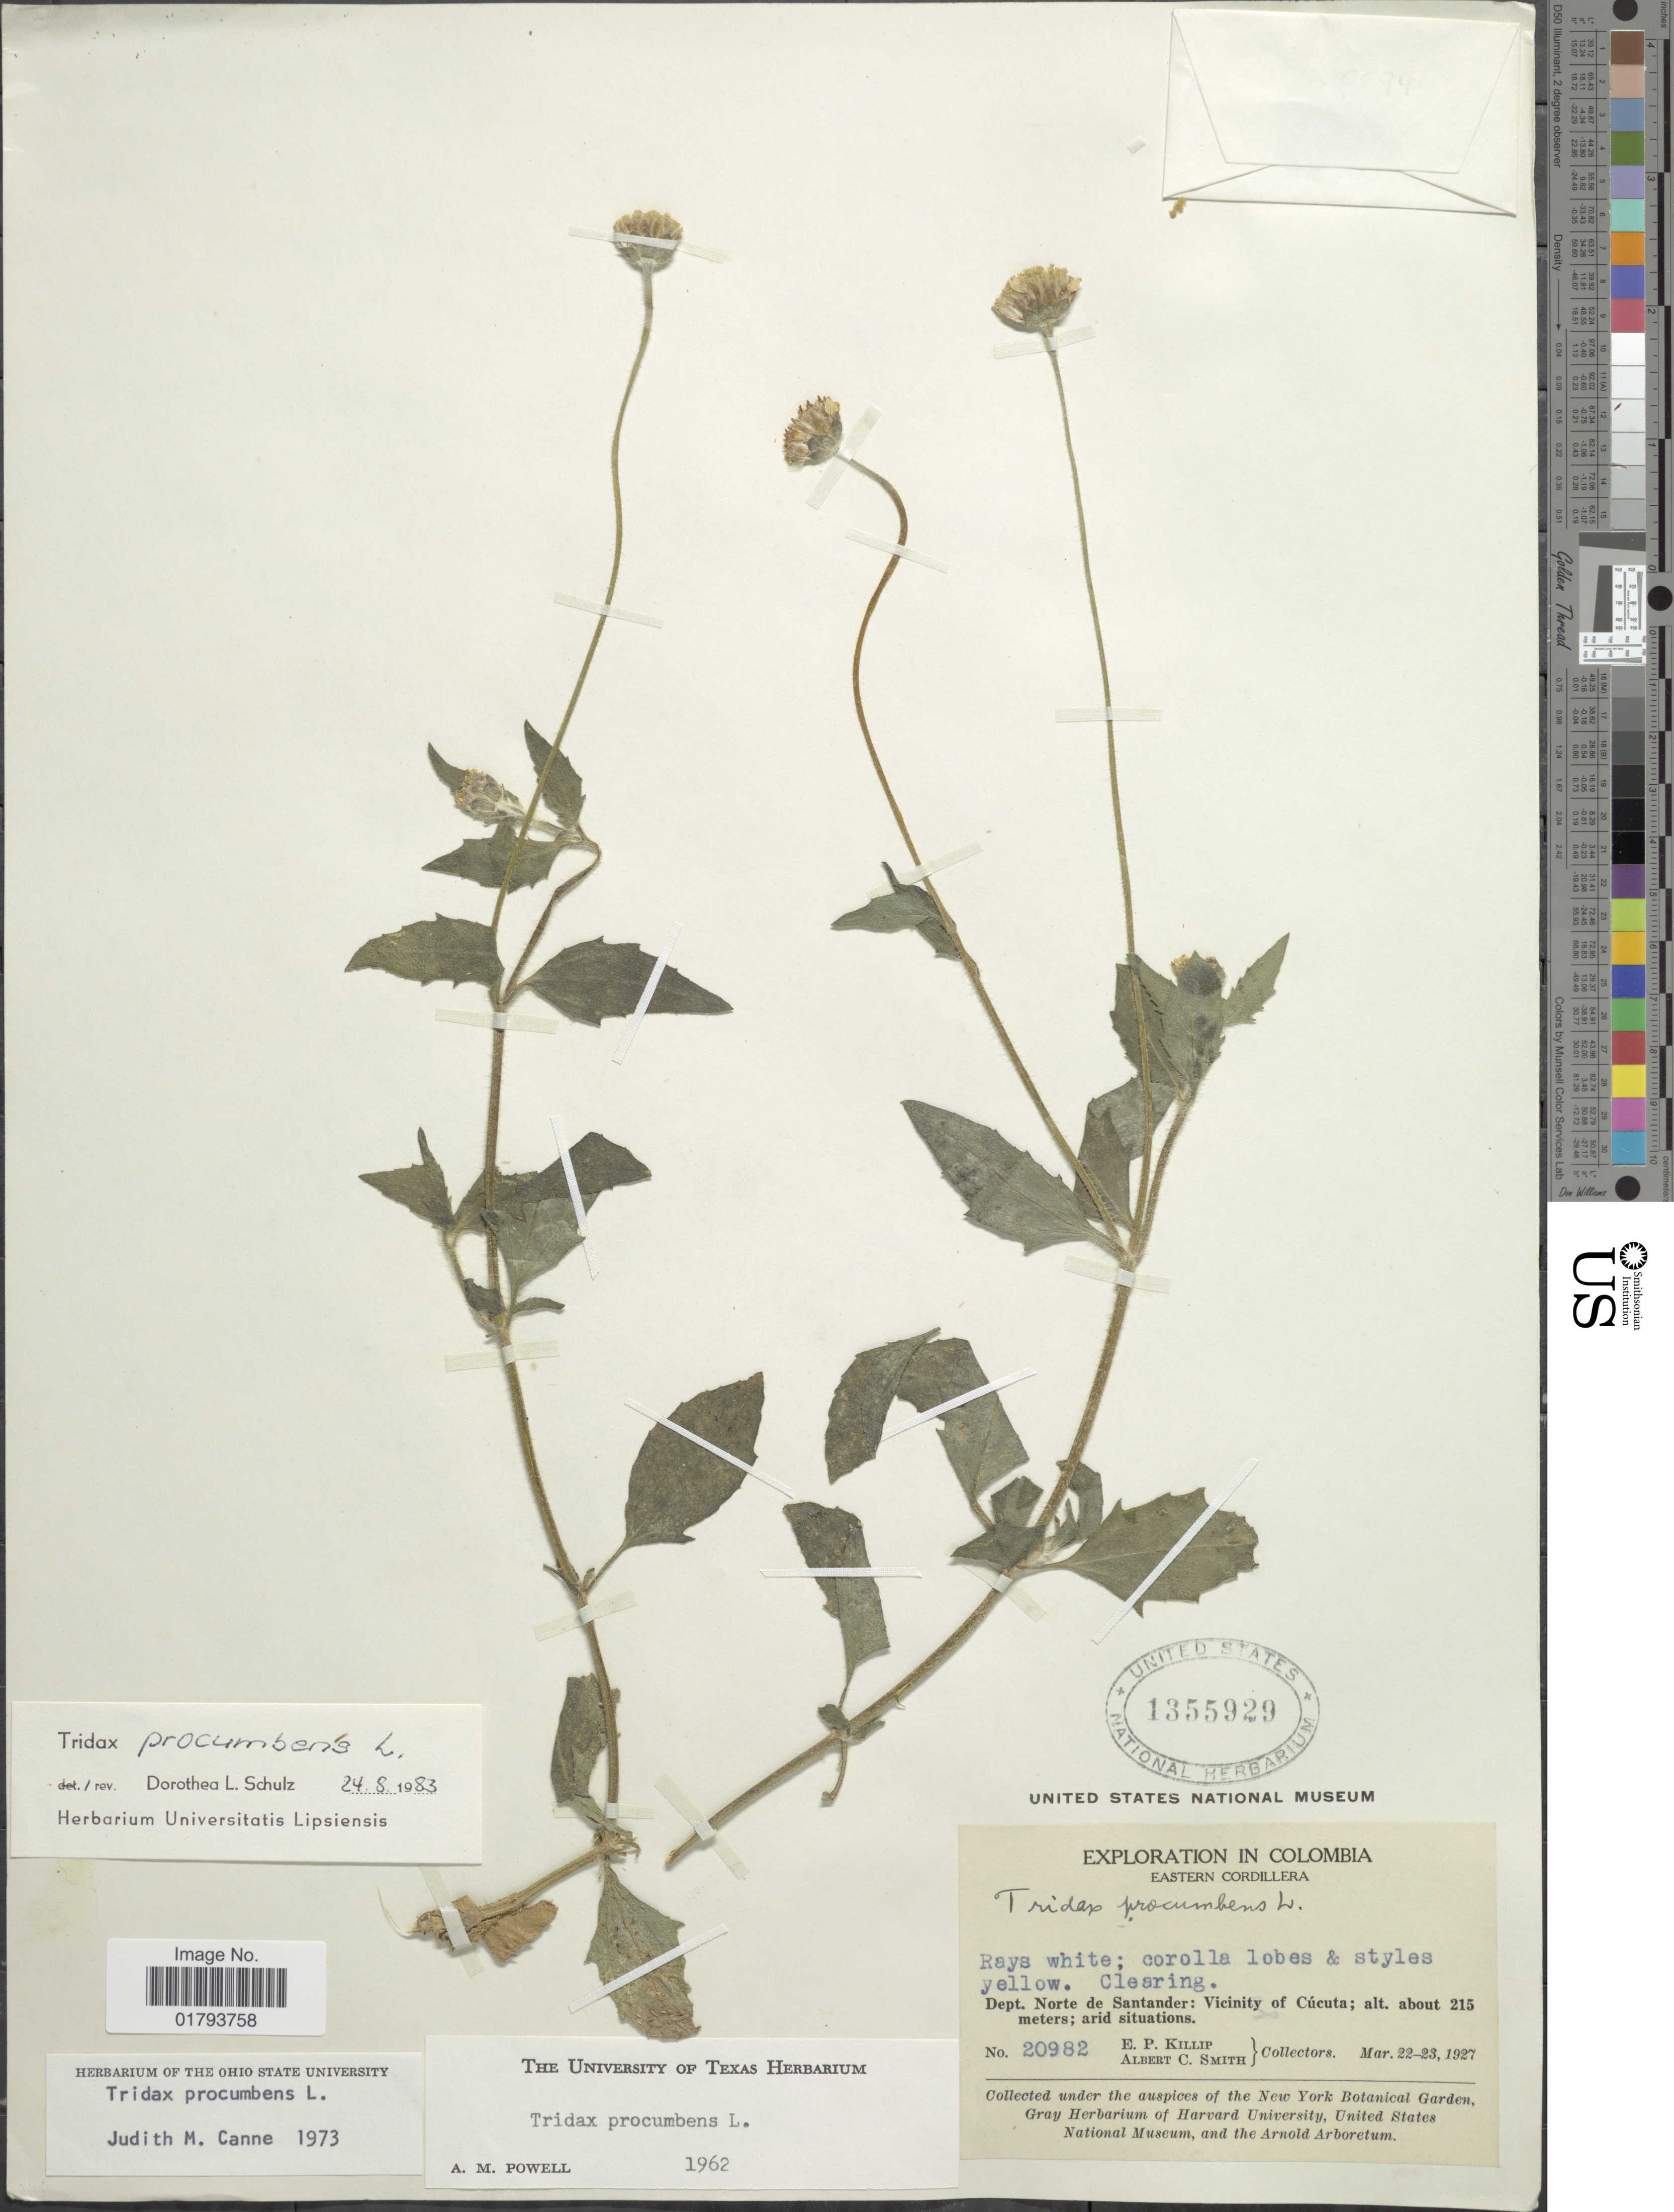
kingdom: Plantae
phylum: Tracheophyta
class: Magnoliopsida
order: Asterales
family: Asteraceae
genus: Tridax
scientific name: Tridax procumbens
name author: L.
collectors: E. P. Killip & A. C. Smith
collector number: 20982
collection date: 1927-03-22/1927-03-23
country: Colombia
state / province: Norte de Santander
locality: Eastern Cordillera: Vicinity of Cúcuta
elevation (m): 215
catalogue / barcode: US 1355929